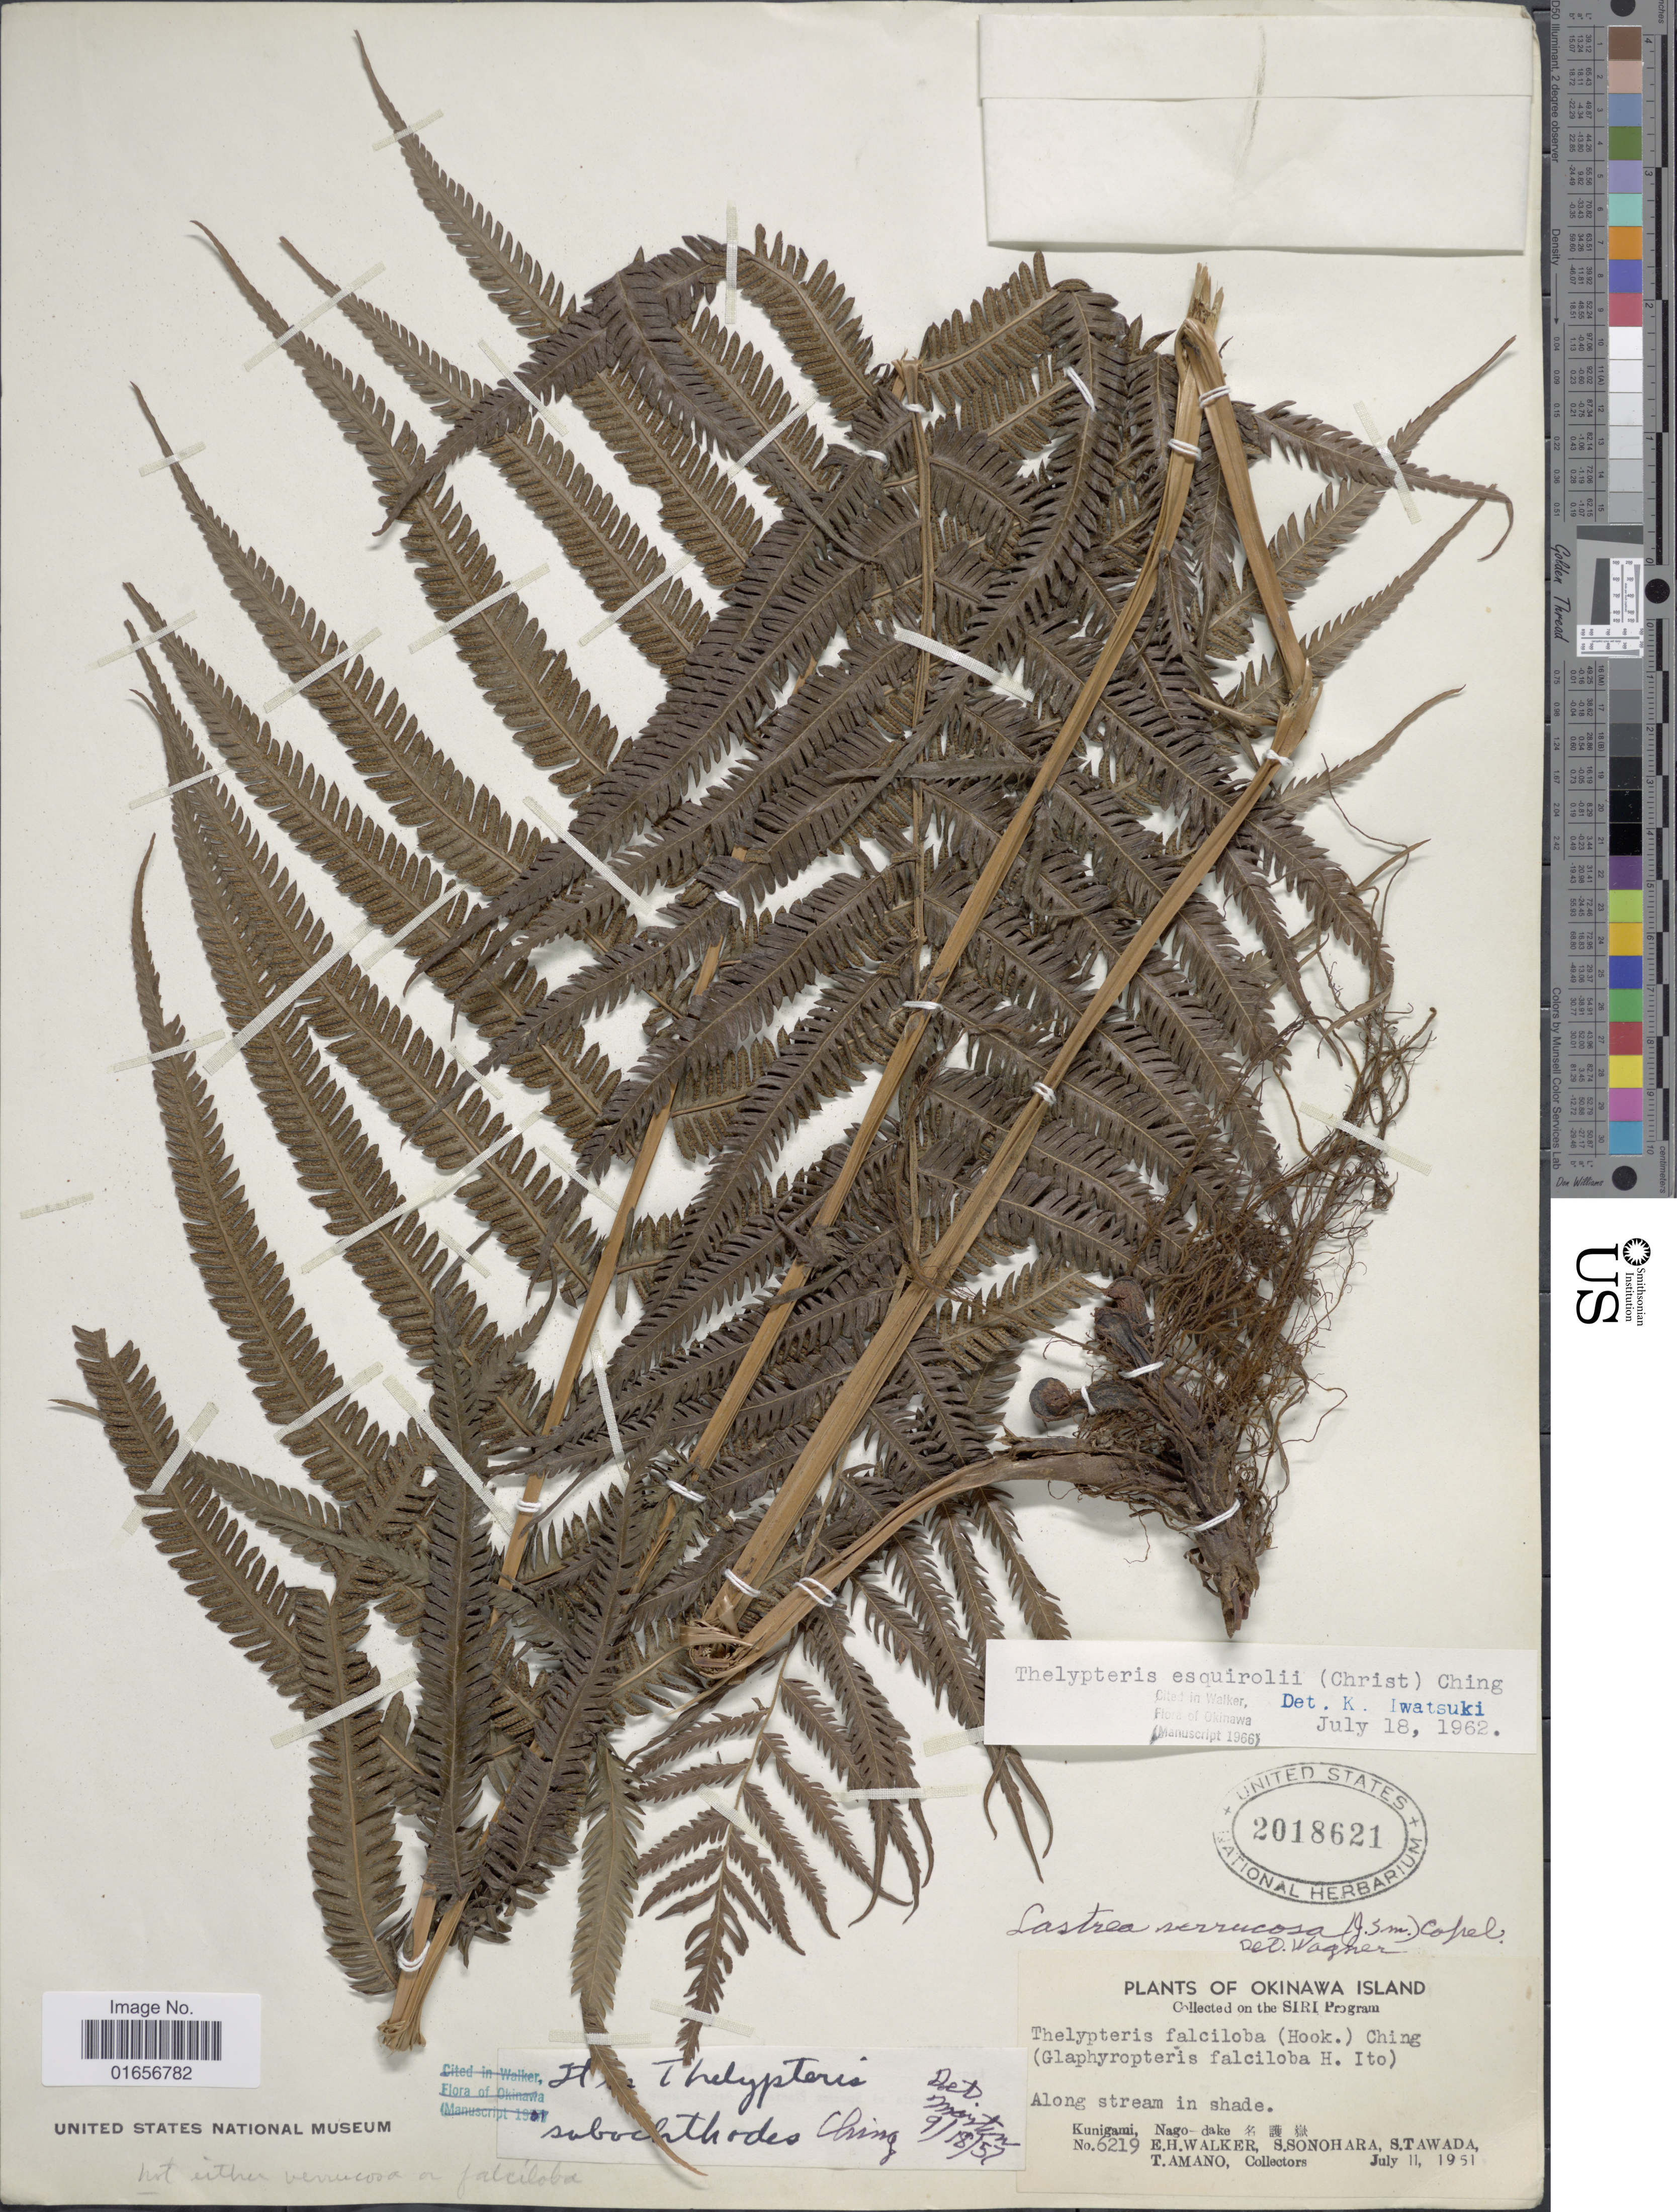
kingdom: Plantae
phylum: Tracheophyta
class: Polypodiopsida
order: Polypodiales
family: Thelypteridaceae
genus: Pseudocyclosorus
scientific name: Pseudocyclosorus esquirolii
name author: (Christ) Ching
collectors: E. H. Walker, S. Sonohara, S. Tawada & T. Amano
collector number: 6219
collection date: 1951-07-11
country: Japan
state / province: Okinawa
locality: Okinawa Island, Kunigami, Nago- dake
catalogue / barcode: US 2018621